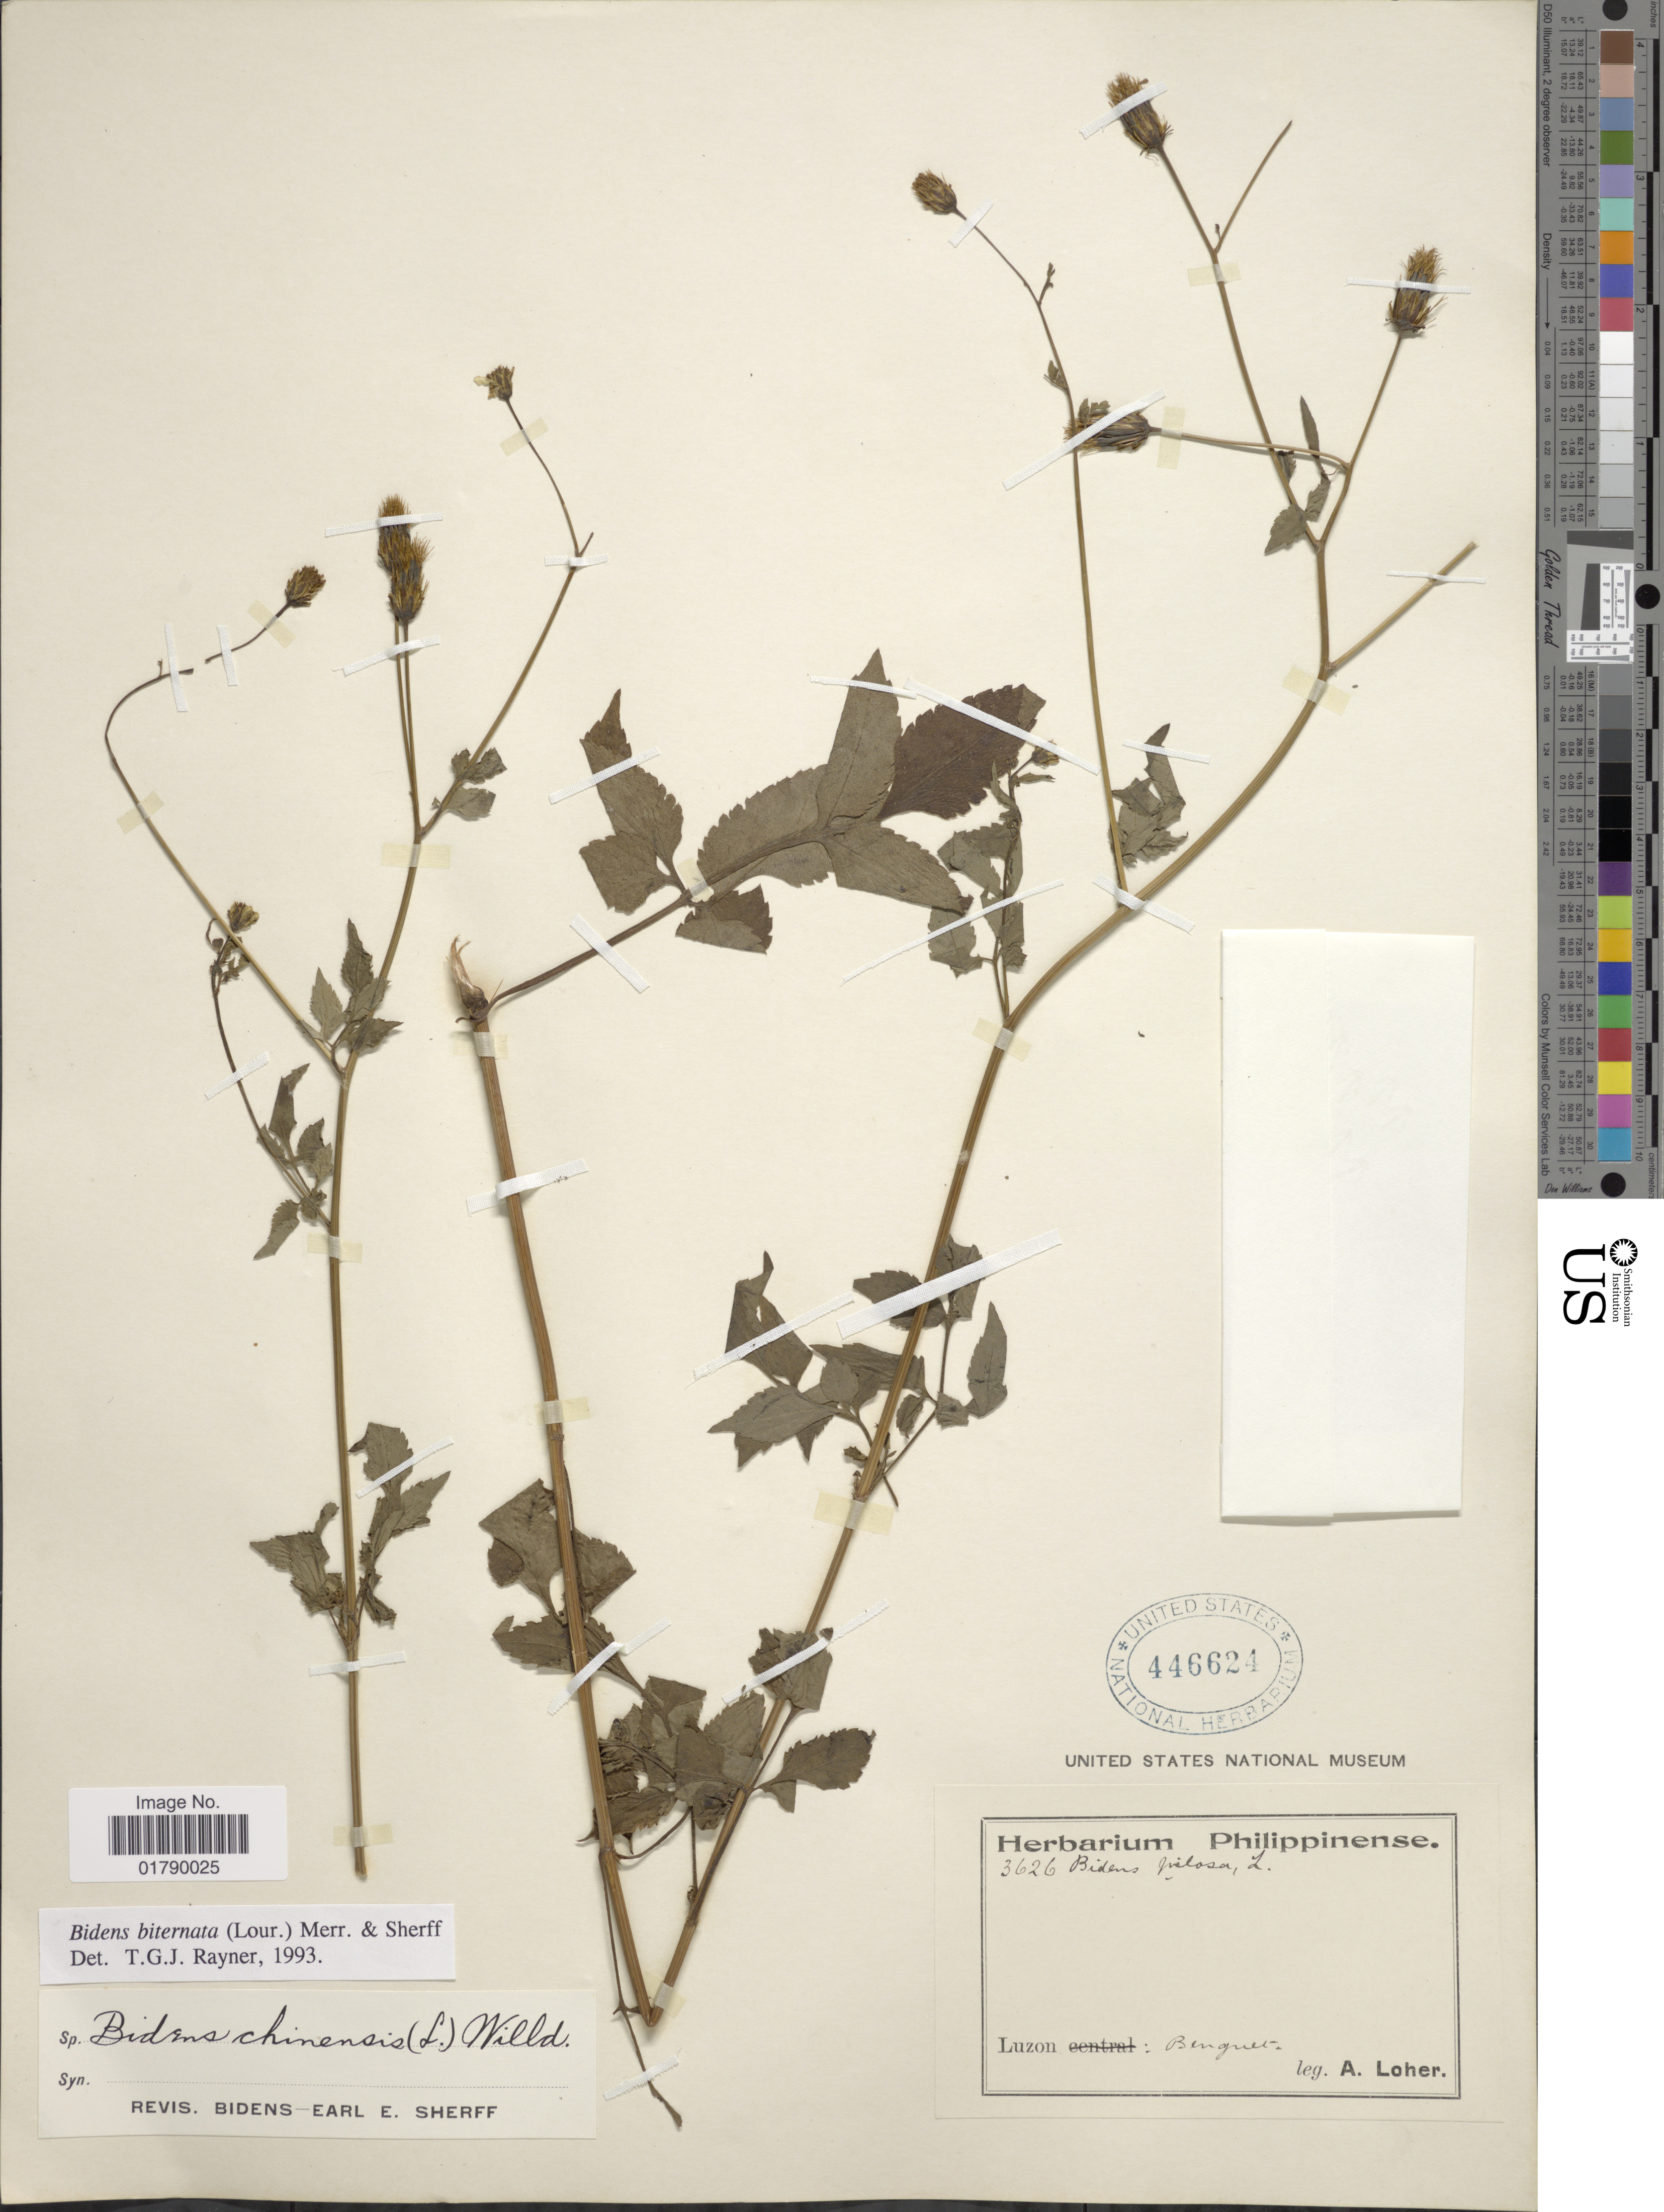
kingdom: Plantae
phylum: Tracheophyta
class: Magnoliopsida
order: Asterales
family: Asteraceae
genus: Bidens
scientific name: Bidens biternata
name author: (Lour.) Merr. & Sherff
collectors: A. Loher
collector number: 3626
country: Philippines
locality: Benguet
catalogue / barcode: US 446624